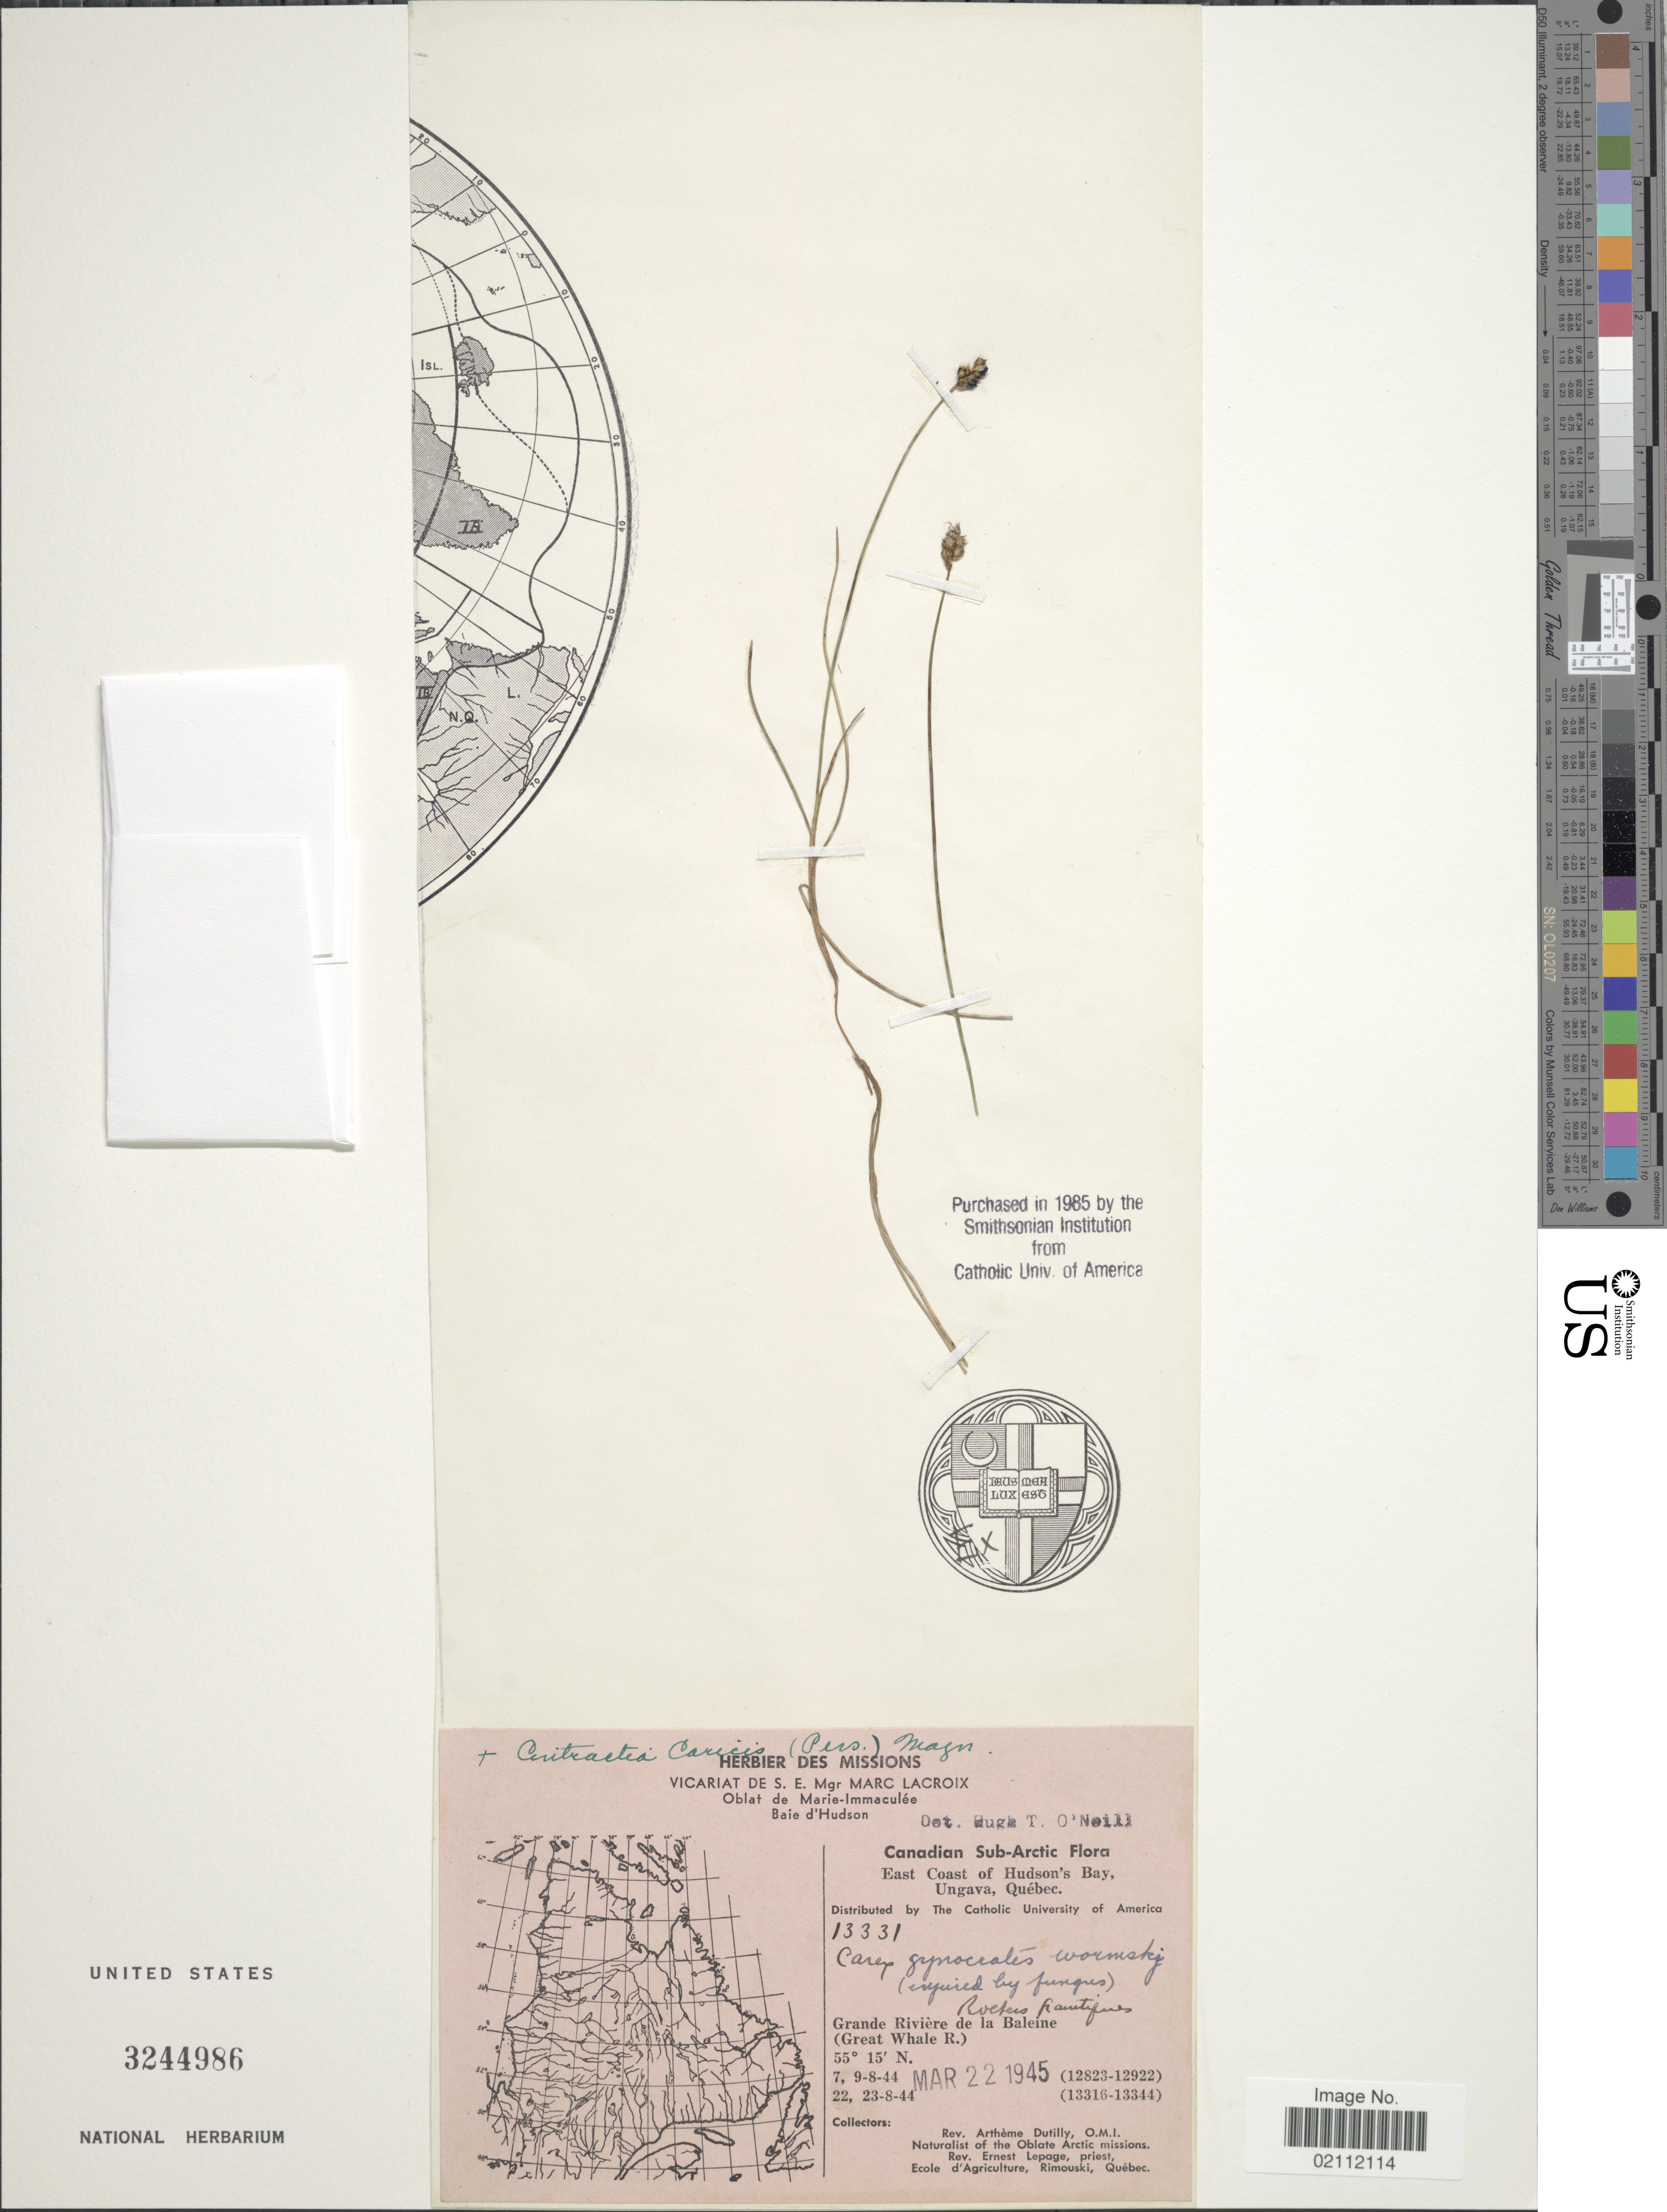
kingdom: Plantae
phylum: Tracheophyta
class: Liliopsida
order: Poales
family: Cyperaceae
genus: Carex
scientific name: Carex nardina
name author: (Hornem.) Fr.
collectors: A. Dutilly & E. Lepage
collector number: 13331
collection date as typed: Transcribed d/m/y: 7/8/44 to 23/8/44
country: Canada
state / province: Quebec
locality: Canadian Sub-Arctic. East Coast of Hudson's Bay, Ungava. Grande Rivière de la Baleine (Great Whale R.)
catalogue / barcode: US 3244986